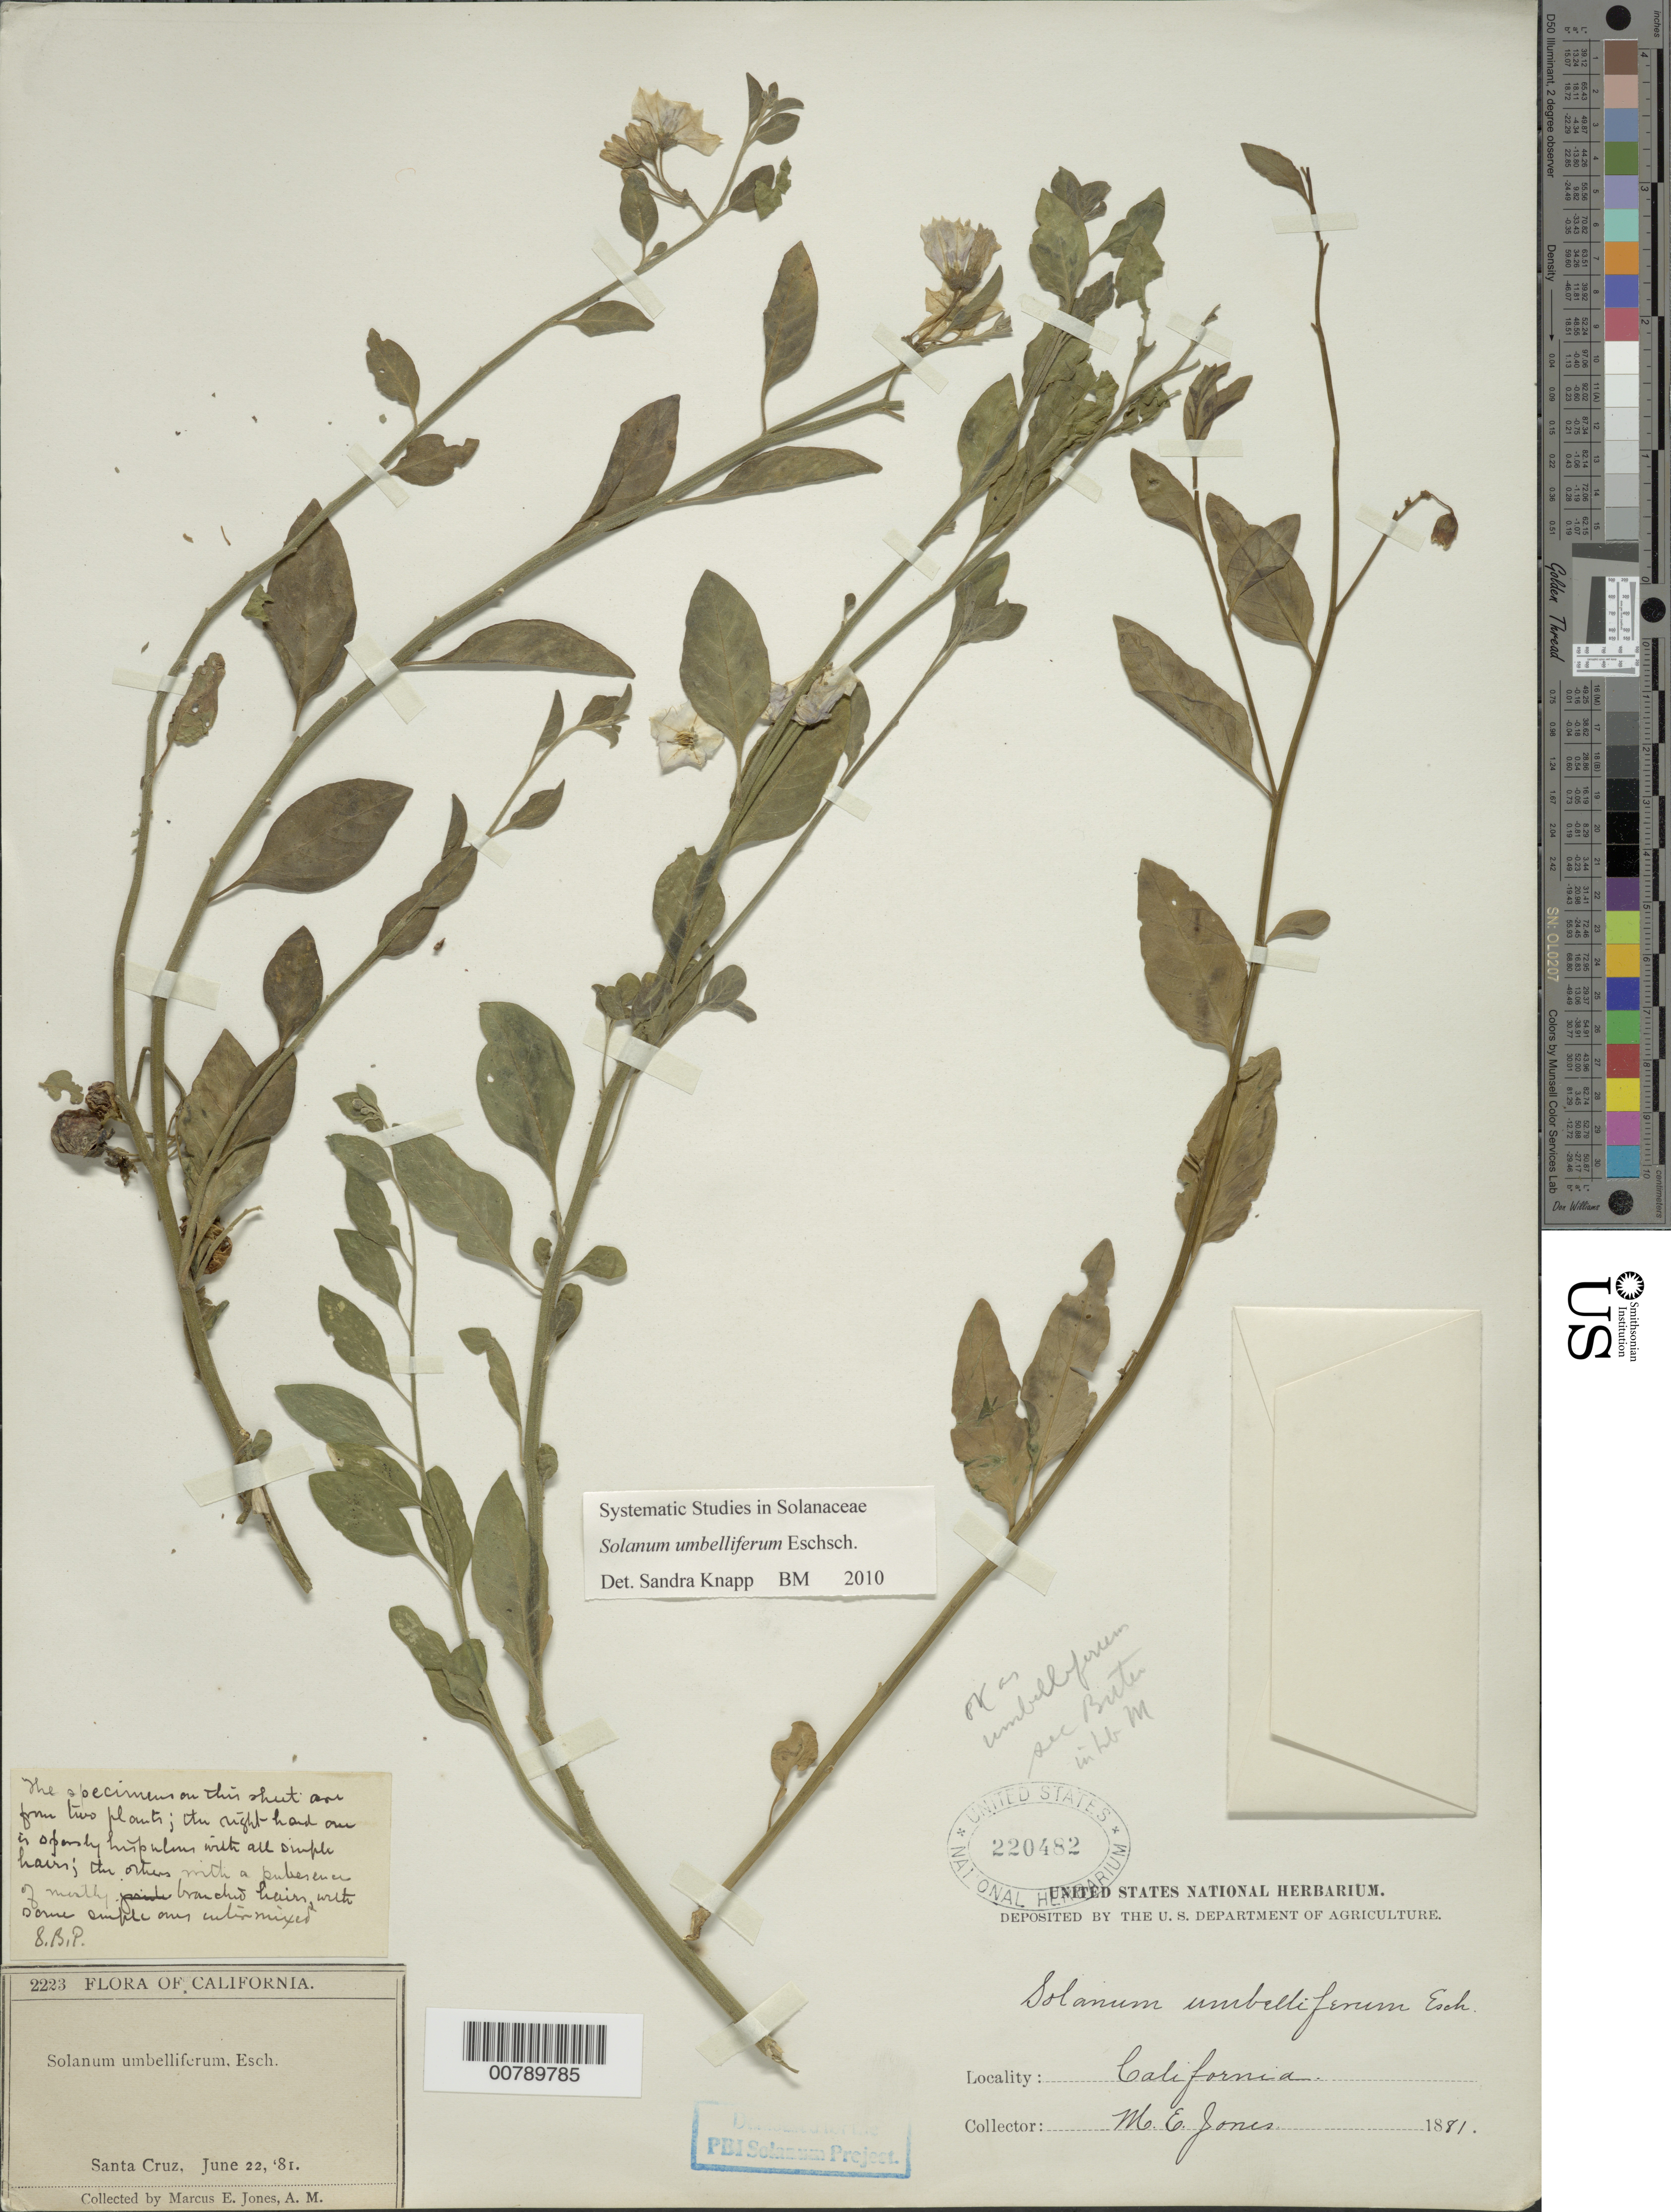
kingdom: Plantae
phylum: Tracheophyta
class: Magnoliopsida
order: Solanales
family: Solanaceae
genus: Solanum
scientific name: Solanum umbelliferum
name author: Eschsch.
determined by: Knapp, S. D.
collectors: E. M. Jones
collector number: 2223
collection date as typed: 22 Jun 1881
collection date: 1881-06-22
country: United States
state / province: California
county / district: Santa Cruz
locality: Santa Cruz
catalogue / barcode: US 220482